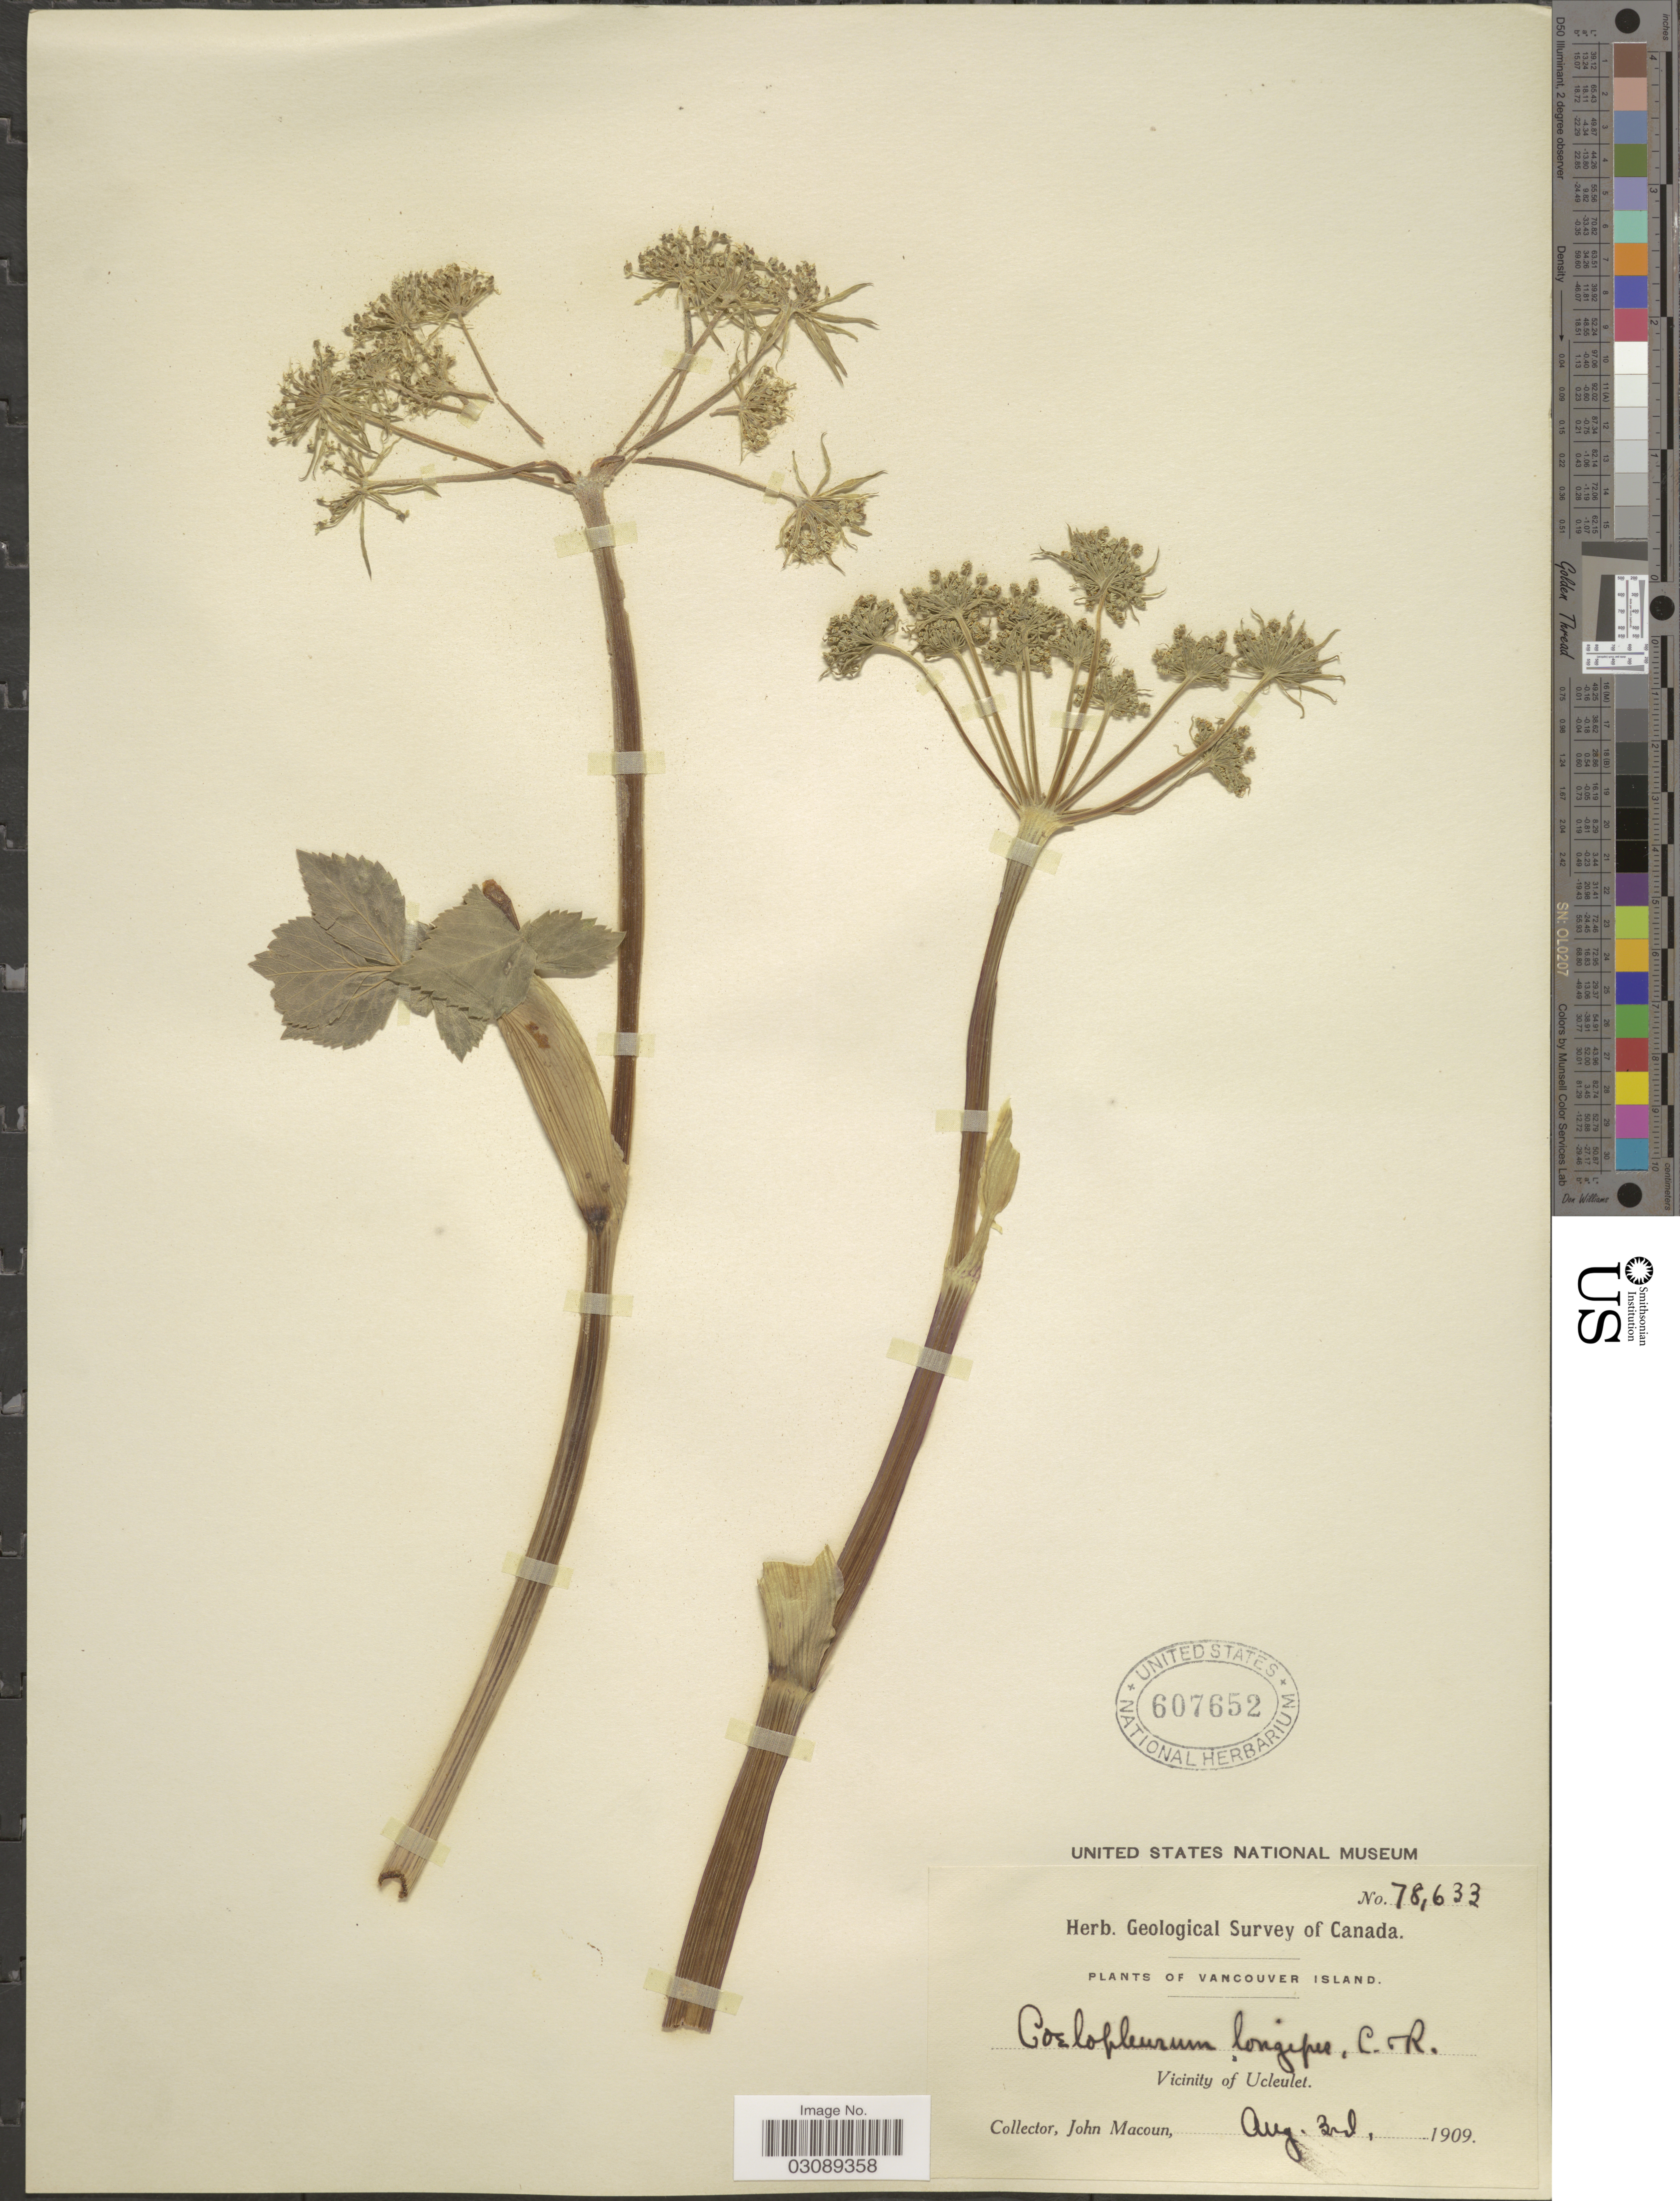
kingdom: Plantae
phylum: Tracheophyta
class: Magnoliopsida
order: Apiales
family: Apiaceae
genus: Coelopleurum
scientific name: Coelopleurum longipes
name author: J.M. Coult. & Rose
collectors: J. Macoun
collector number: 78633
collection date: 1909-08-03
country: Canada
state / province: British Columbia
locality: Vancouver Island. Vicinity of Ucleulet.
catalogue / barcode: US 607652